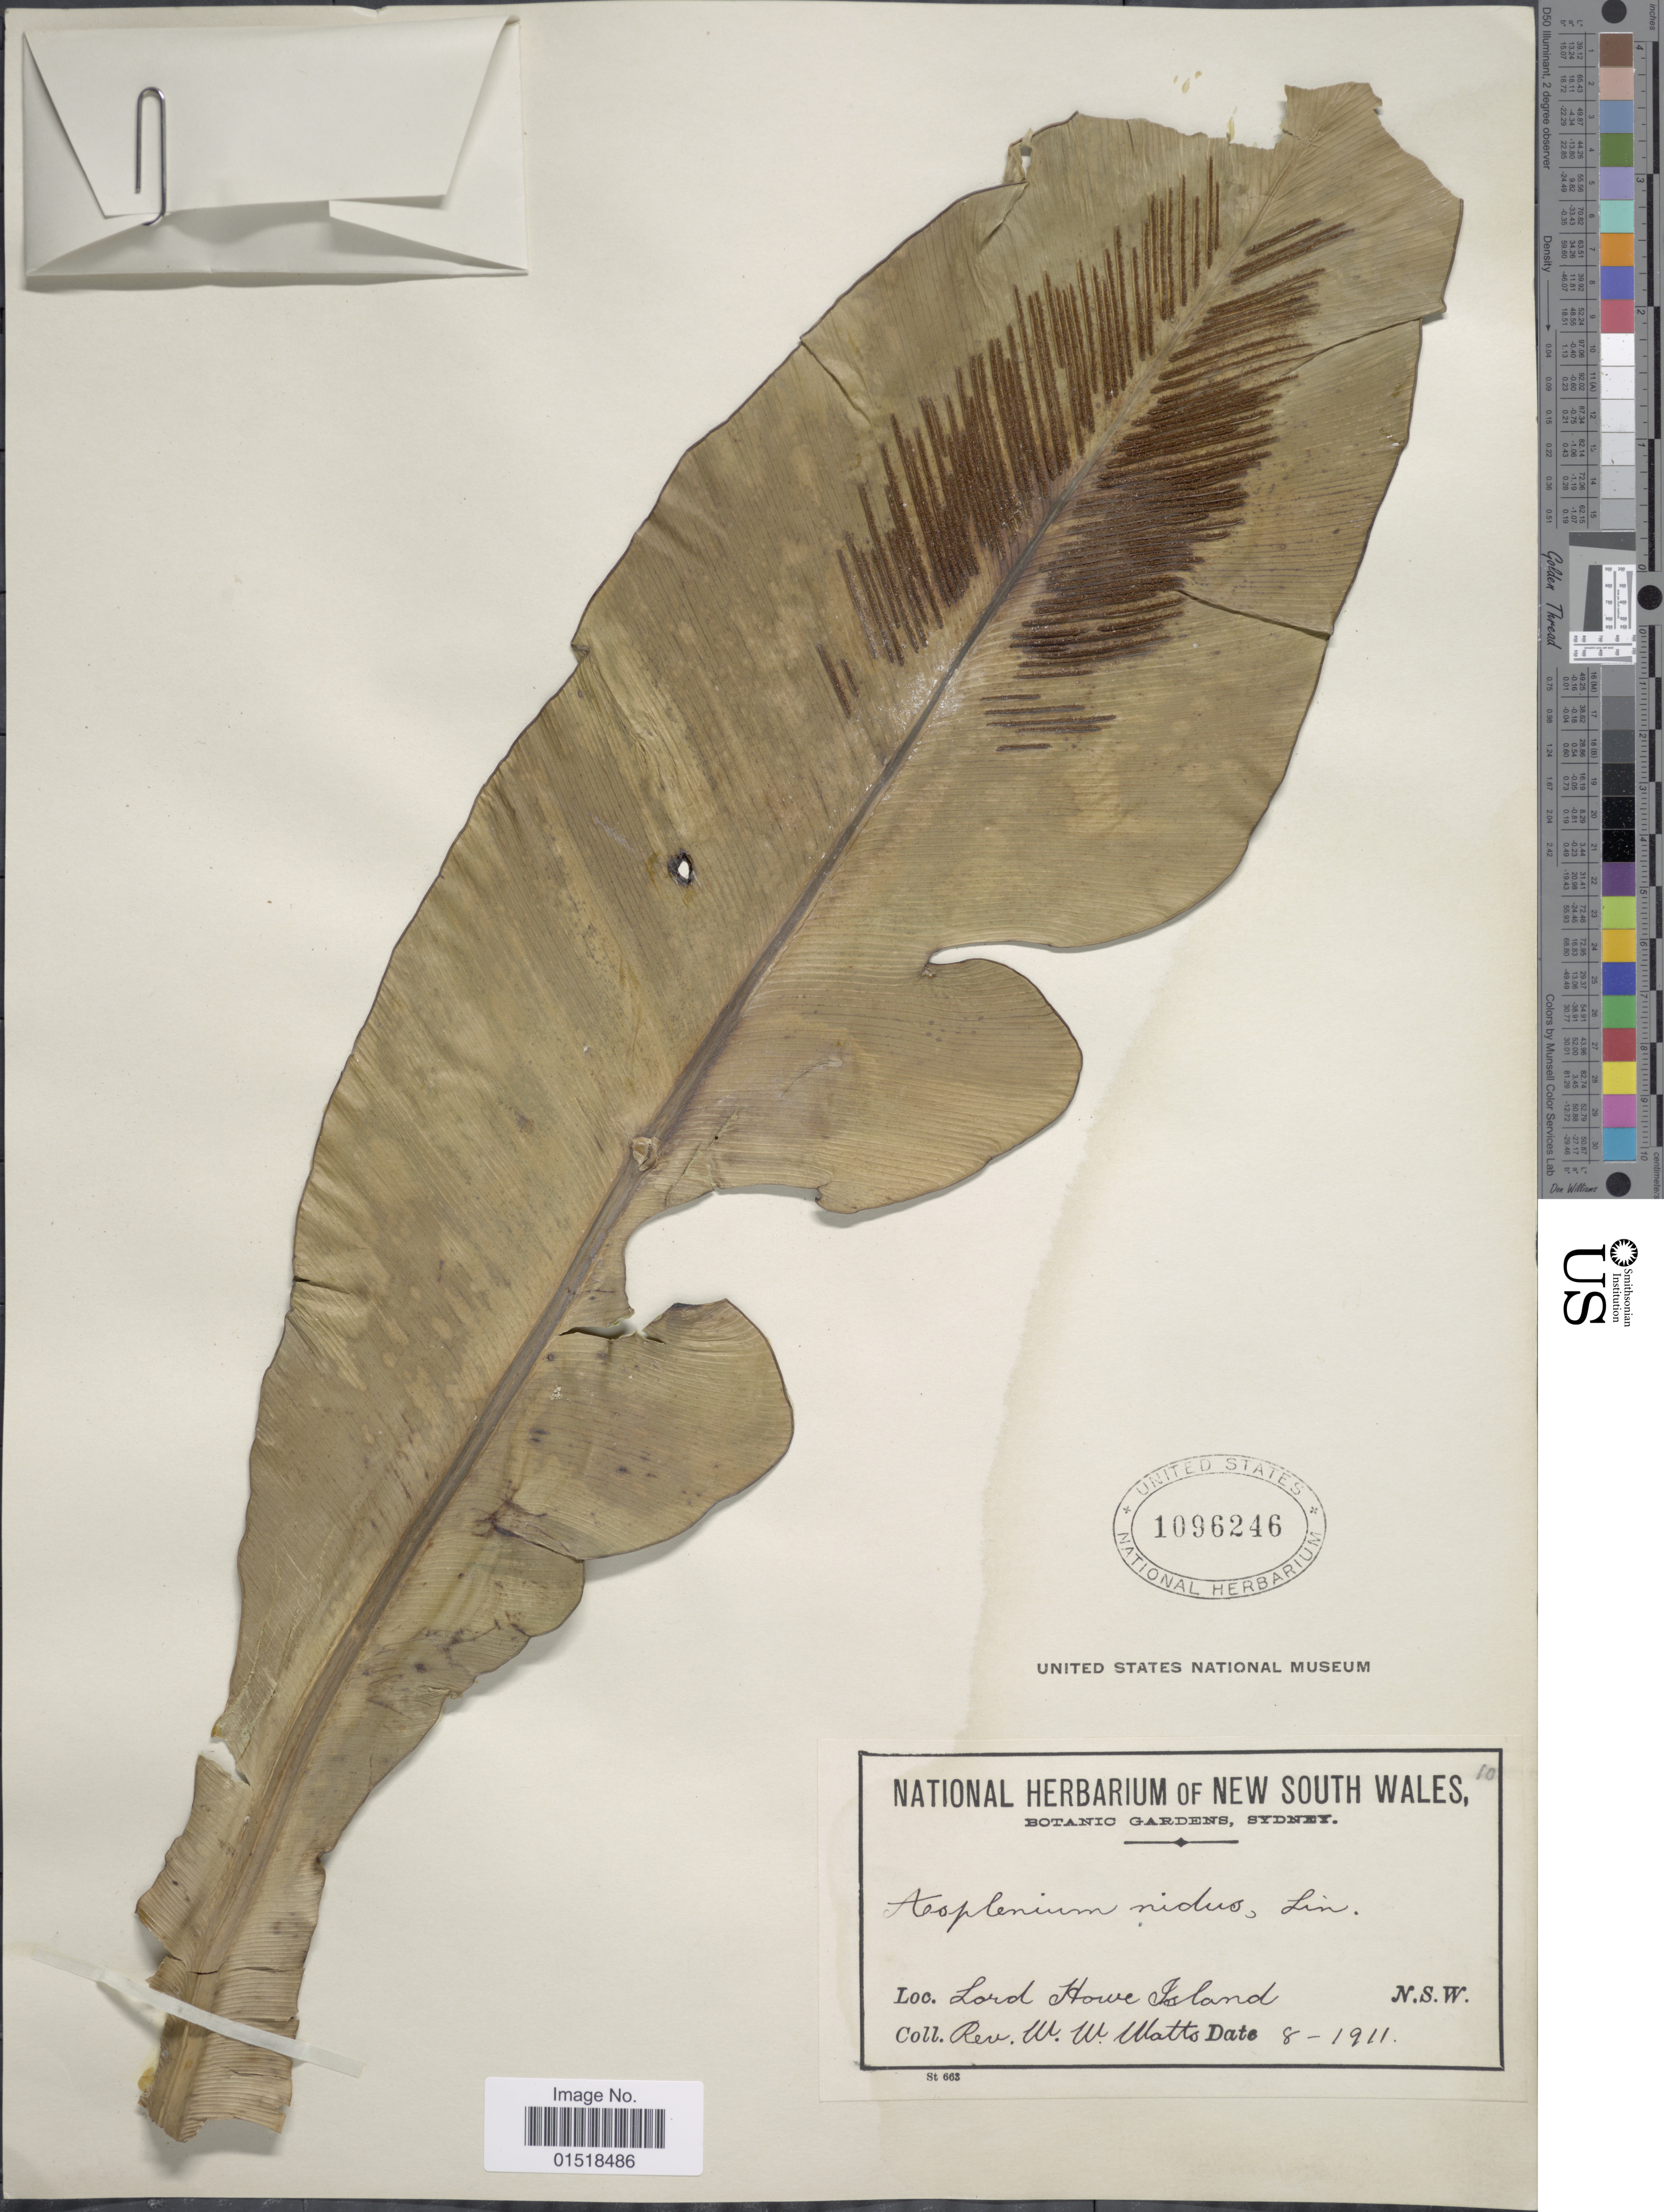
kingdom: Plantae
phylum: Tracheophyta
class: Polypodiopsida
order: Polypodiales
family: Aspleniaceae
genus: Asplenium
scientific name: Asplenium nidus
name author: L.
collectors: W. W. Watts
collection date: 1911-08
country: Australia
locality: Lord Howe Island, N.S.W.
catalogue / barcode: US 1096246